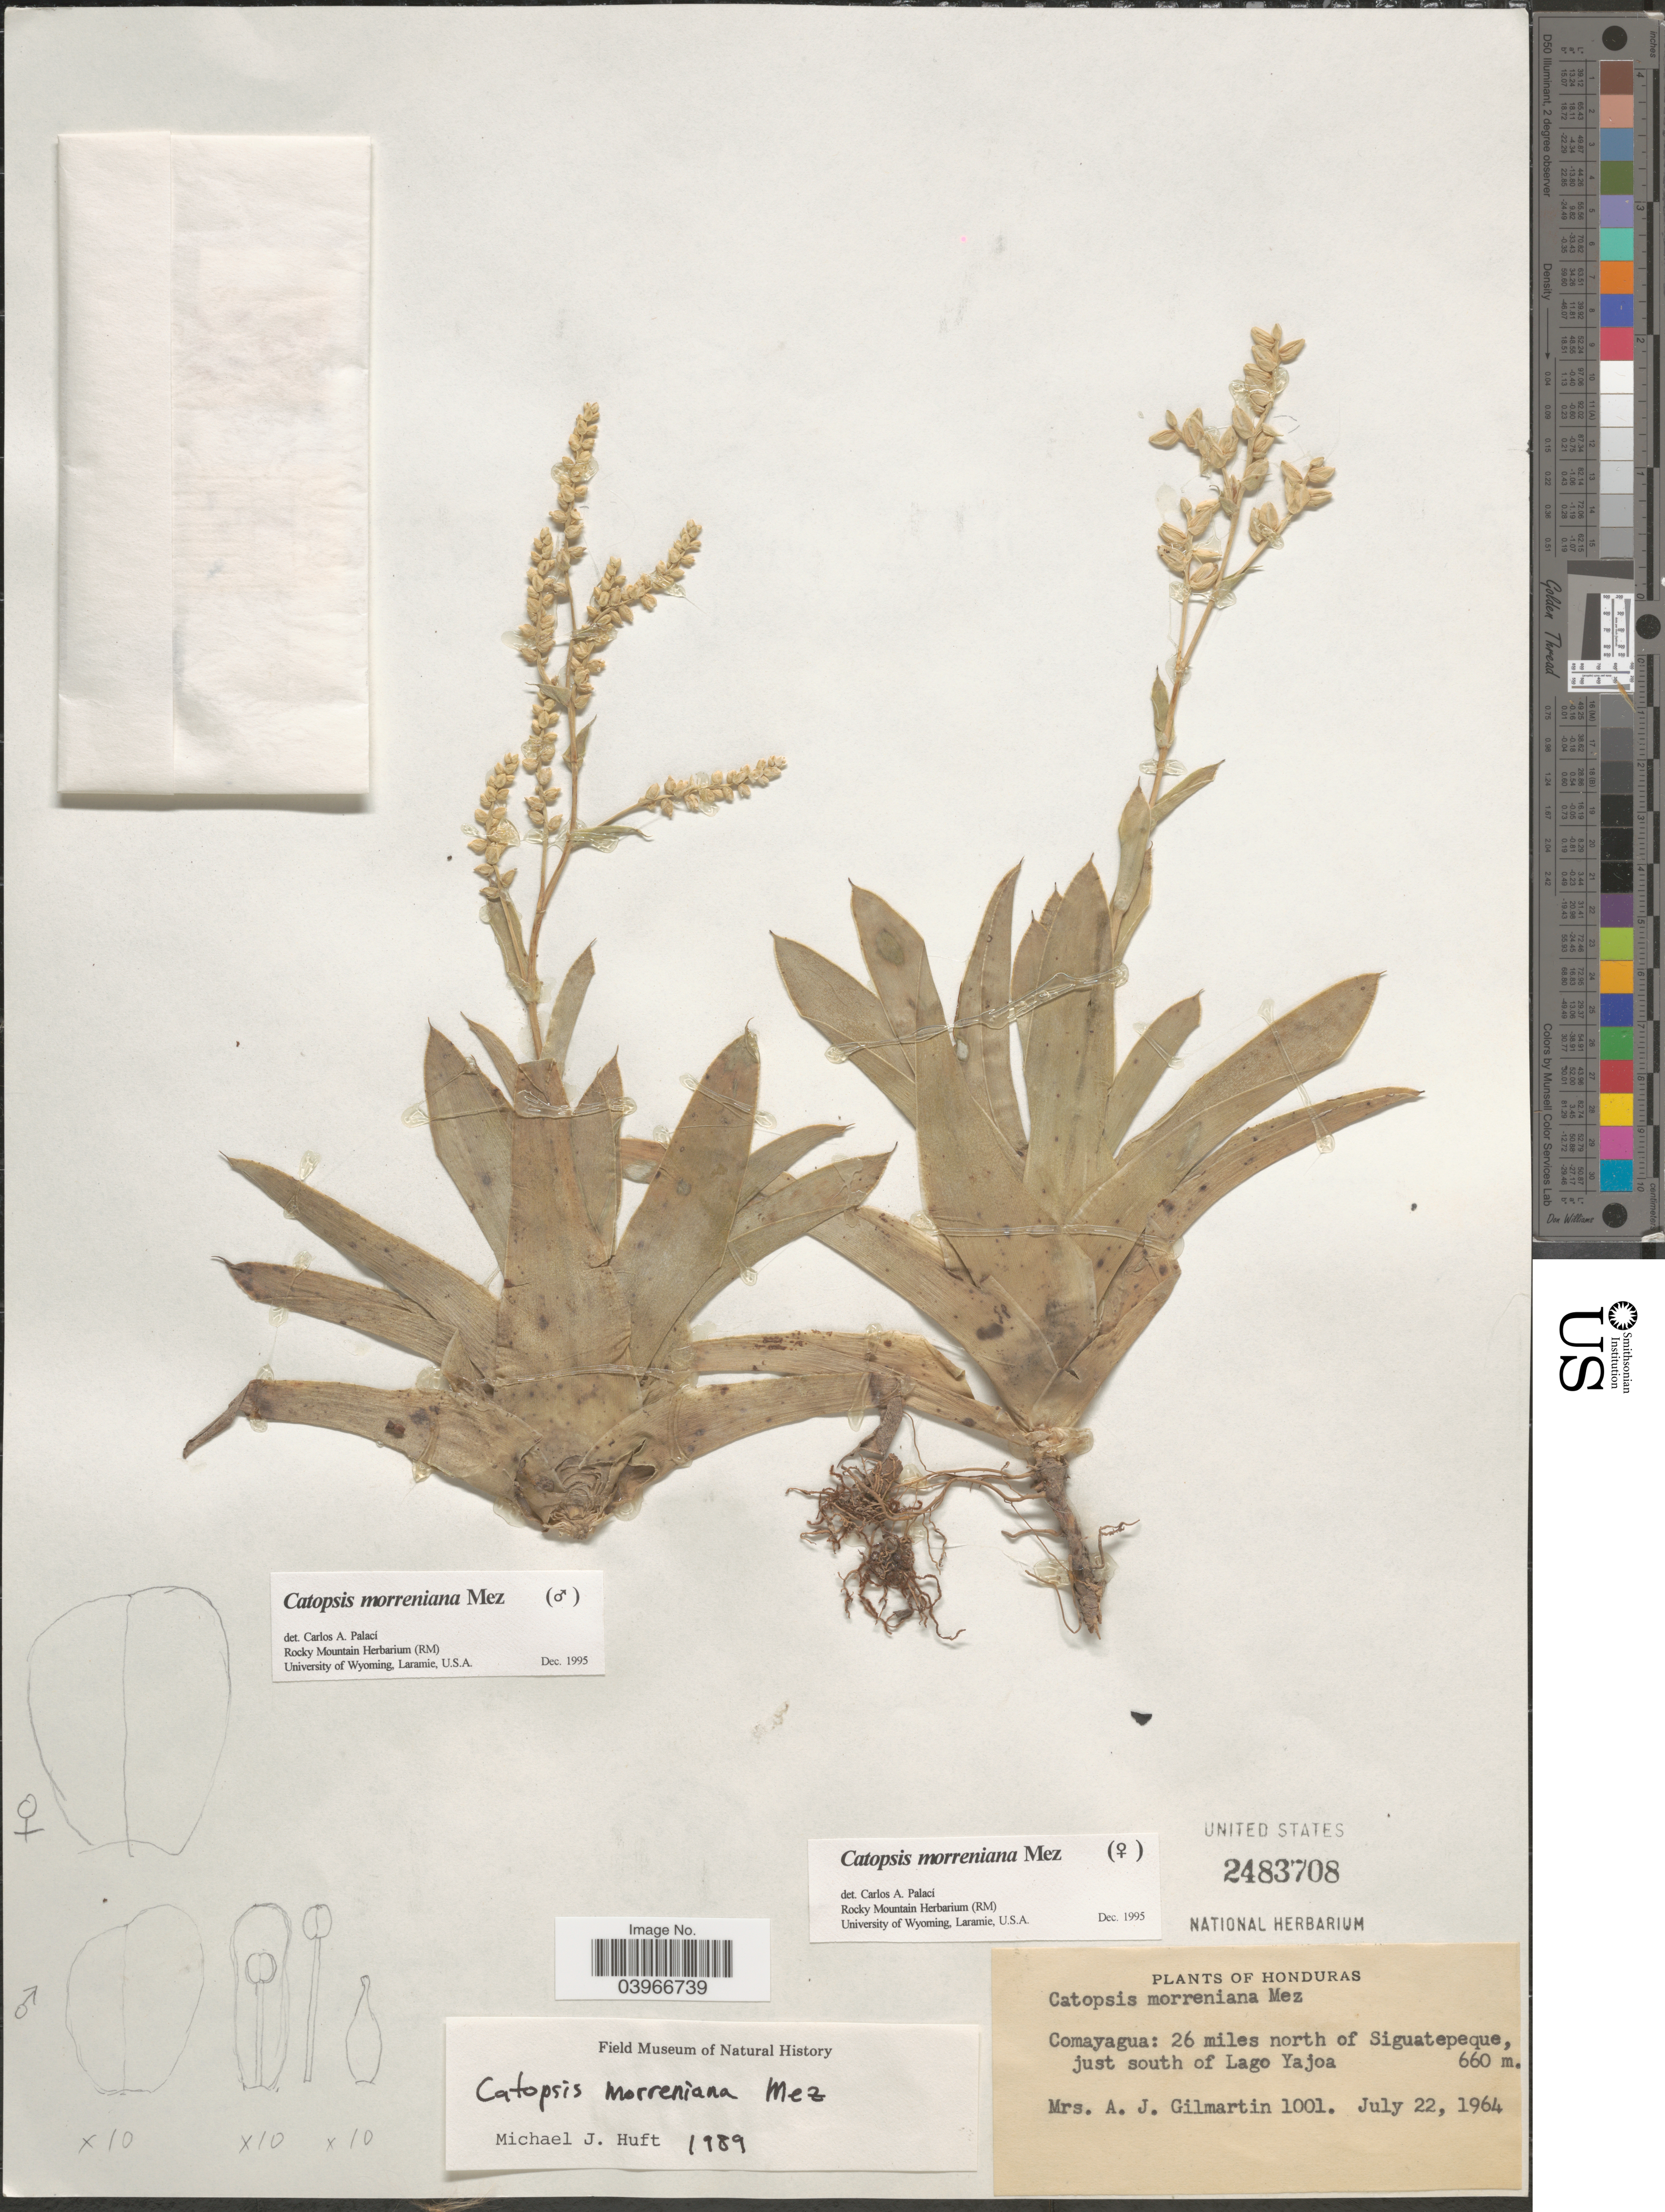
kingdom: Plantae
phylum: Tracheophyta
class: Liliopsida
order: Poales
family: Bromeliaceae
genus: Catopsis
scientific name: Catopsis morreniana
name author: Mez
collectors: A. J. Gilmartin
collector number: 1001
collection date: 1964-07-22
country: Honduras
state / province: Comayagua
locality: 26 miles north of Siguatepeque, just south of Lago Yajoa.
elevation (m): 660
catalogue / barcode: US 2483708